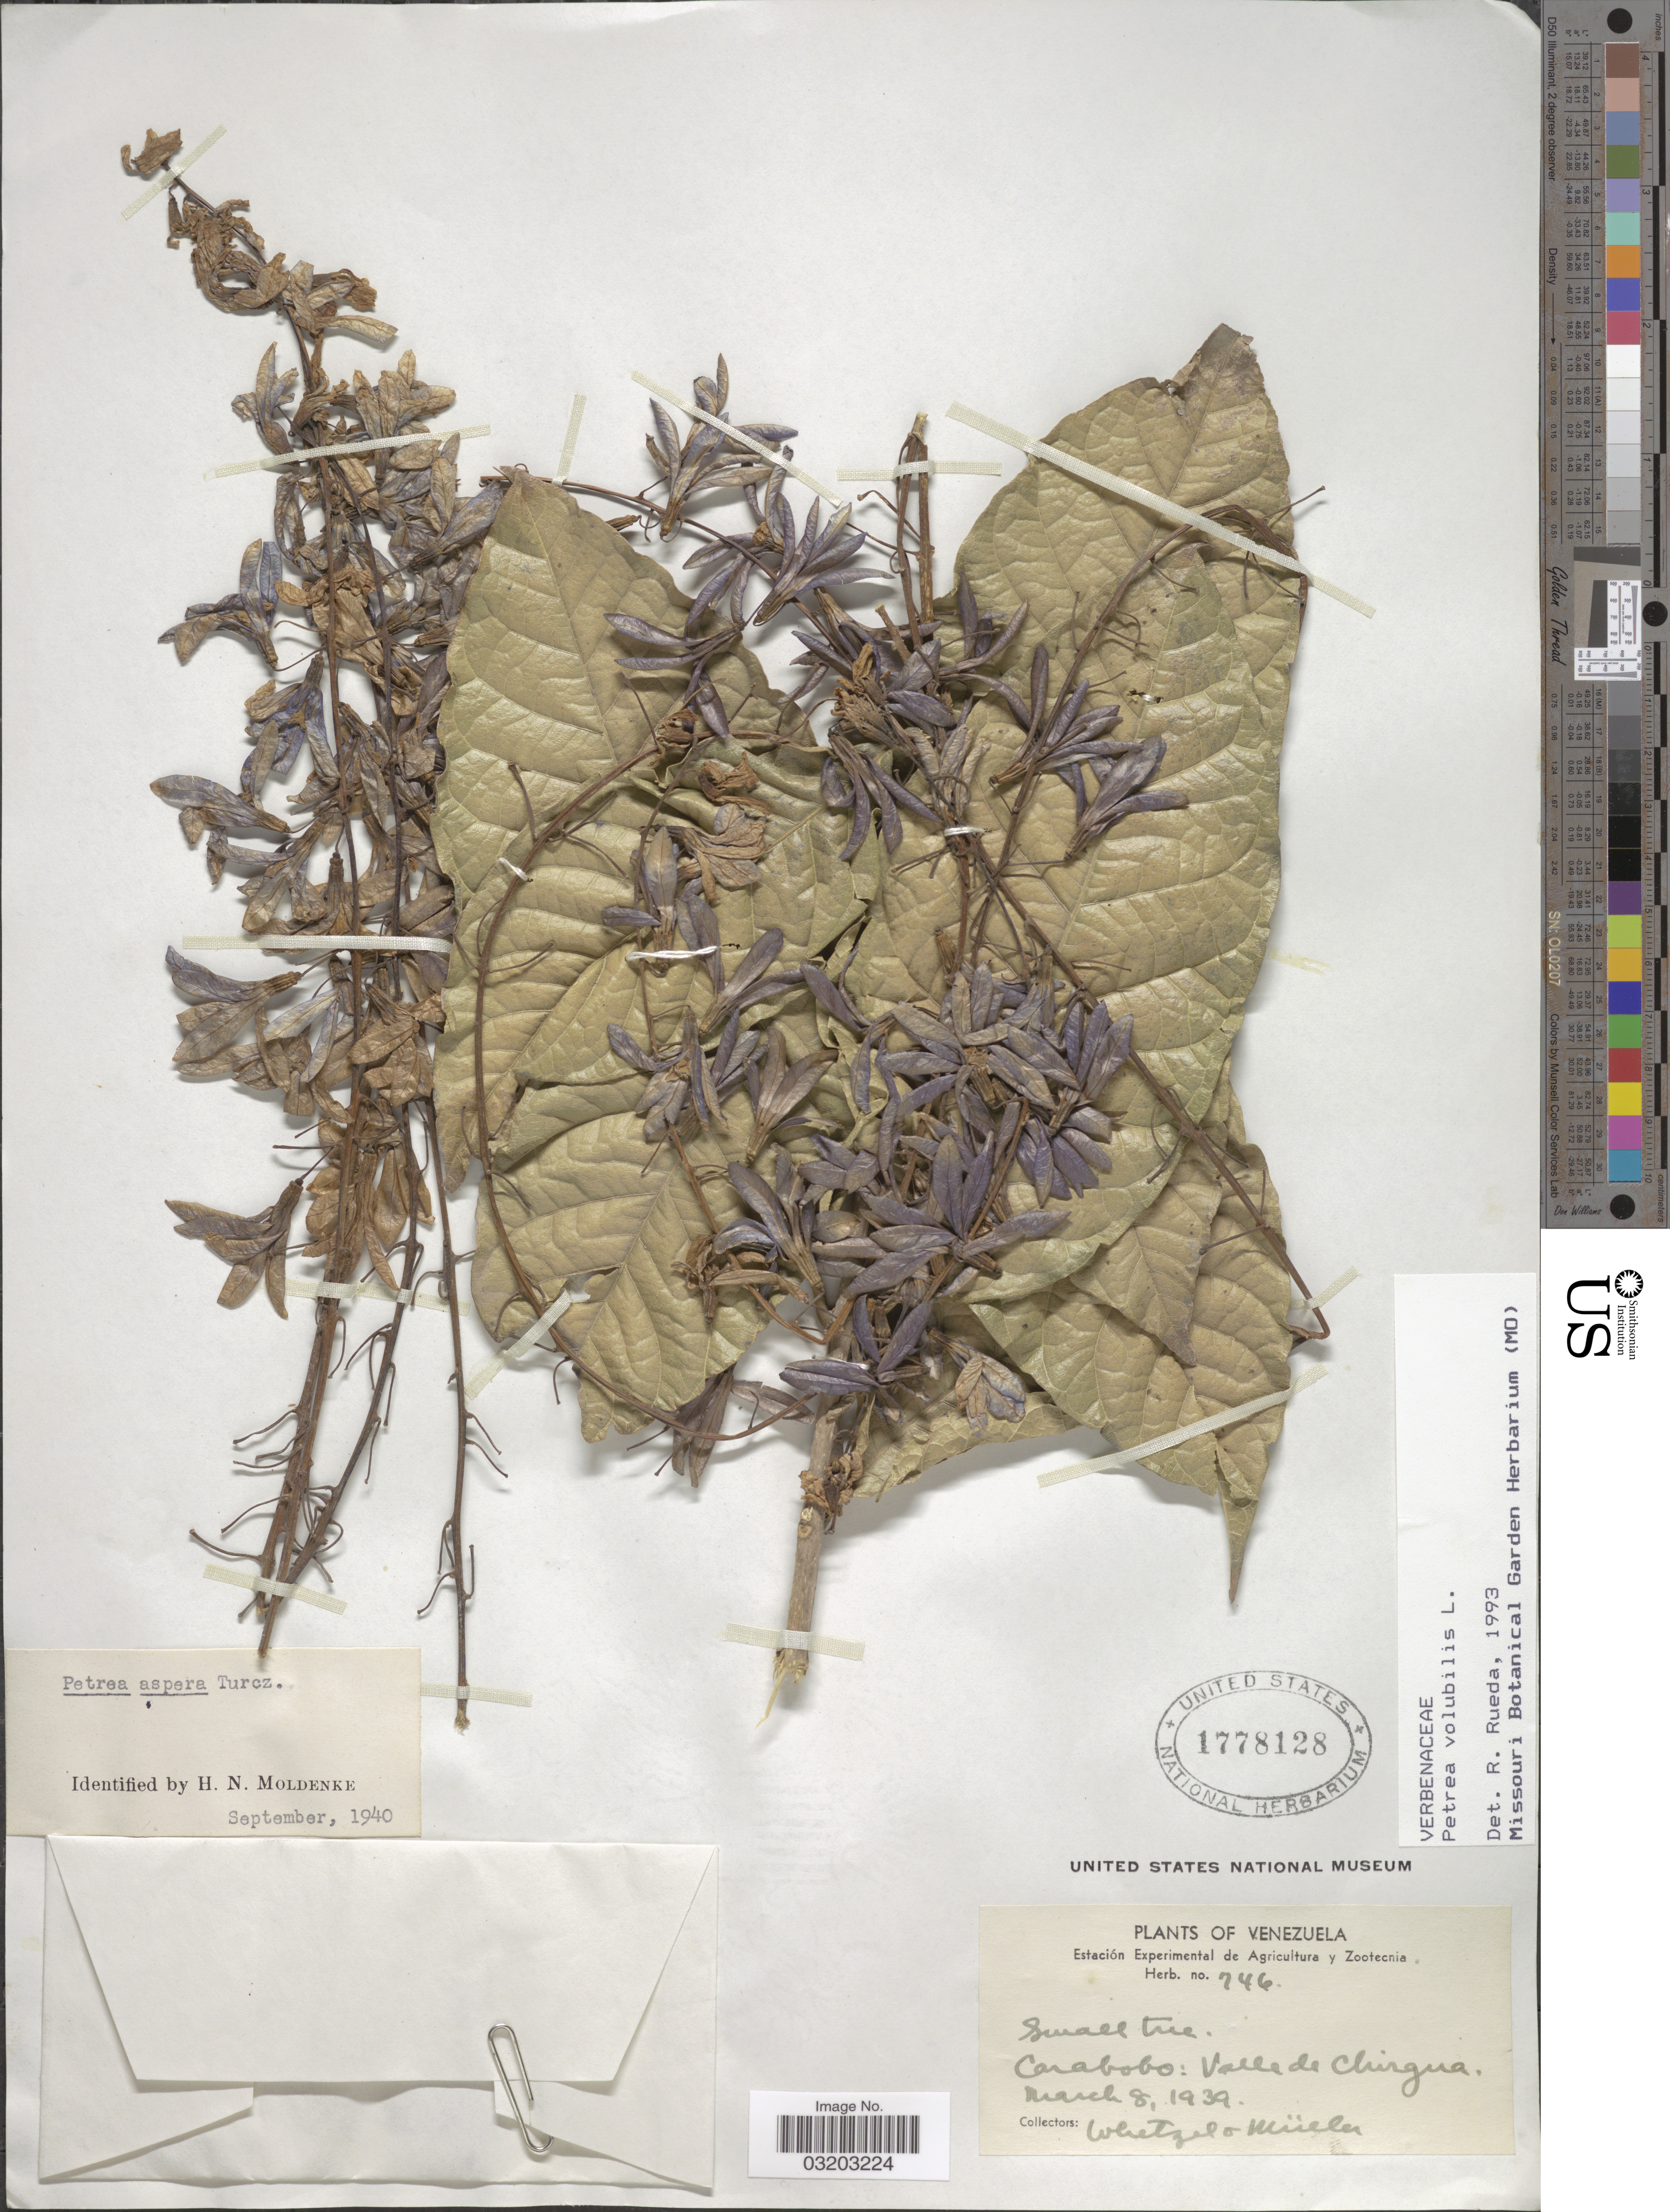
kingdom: Plantae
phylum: Tracheophyta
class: Magnoliopsida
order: Lamiales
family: Verbenaceae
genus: Petrea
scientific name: Petrea volubilis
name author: L.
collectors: Whetzel & -- Müller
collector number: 746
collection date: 1939-03-08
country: Venezuela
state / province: Carabobo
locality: Valle de Chirgua.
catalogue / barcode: US 1778128